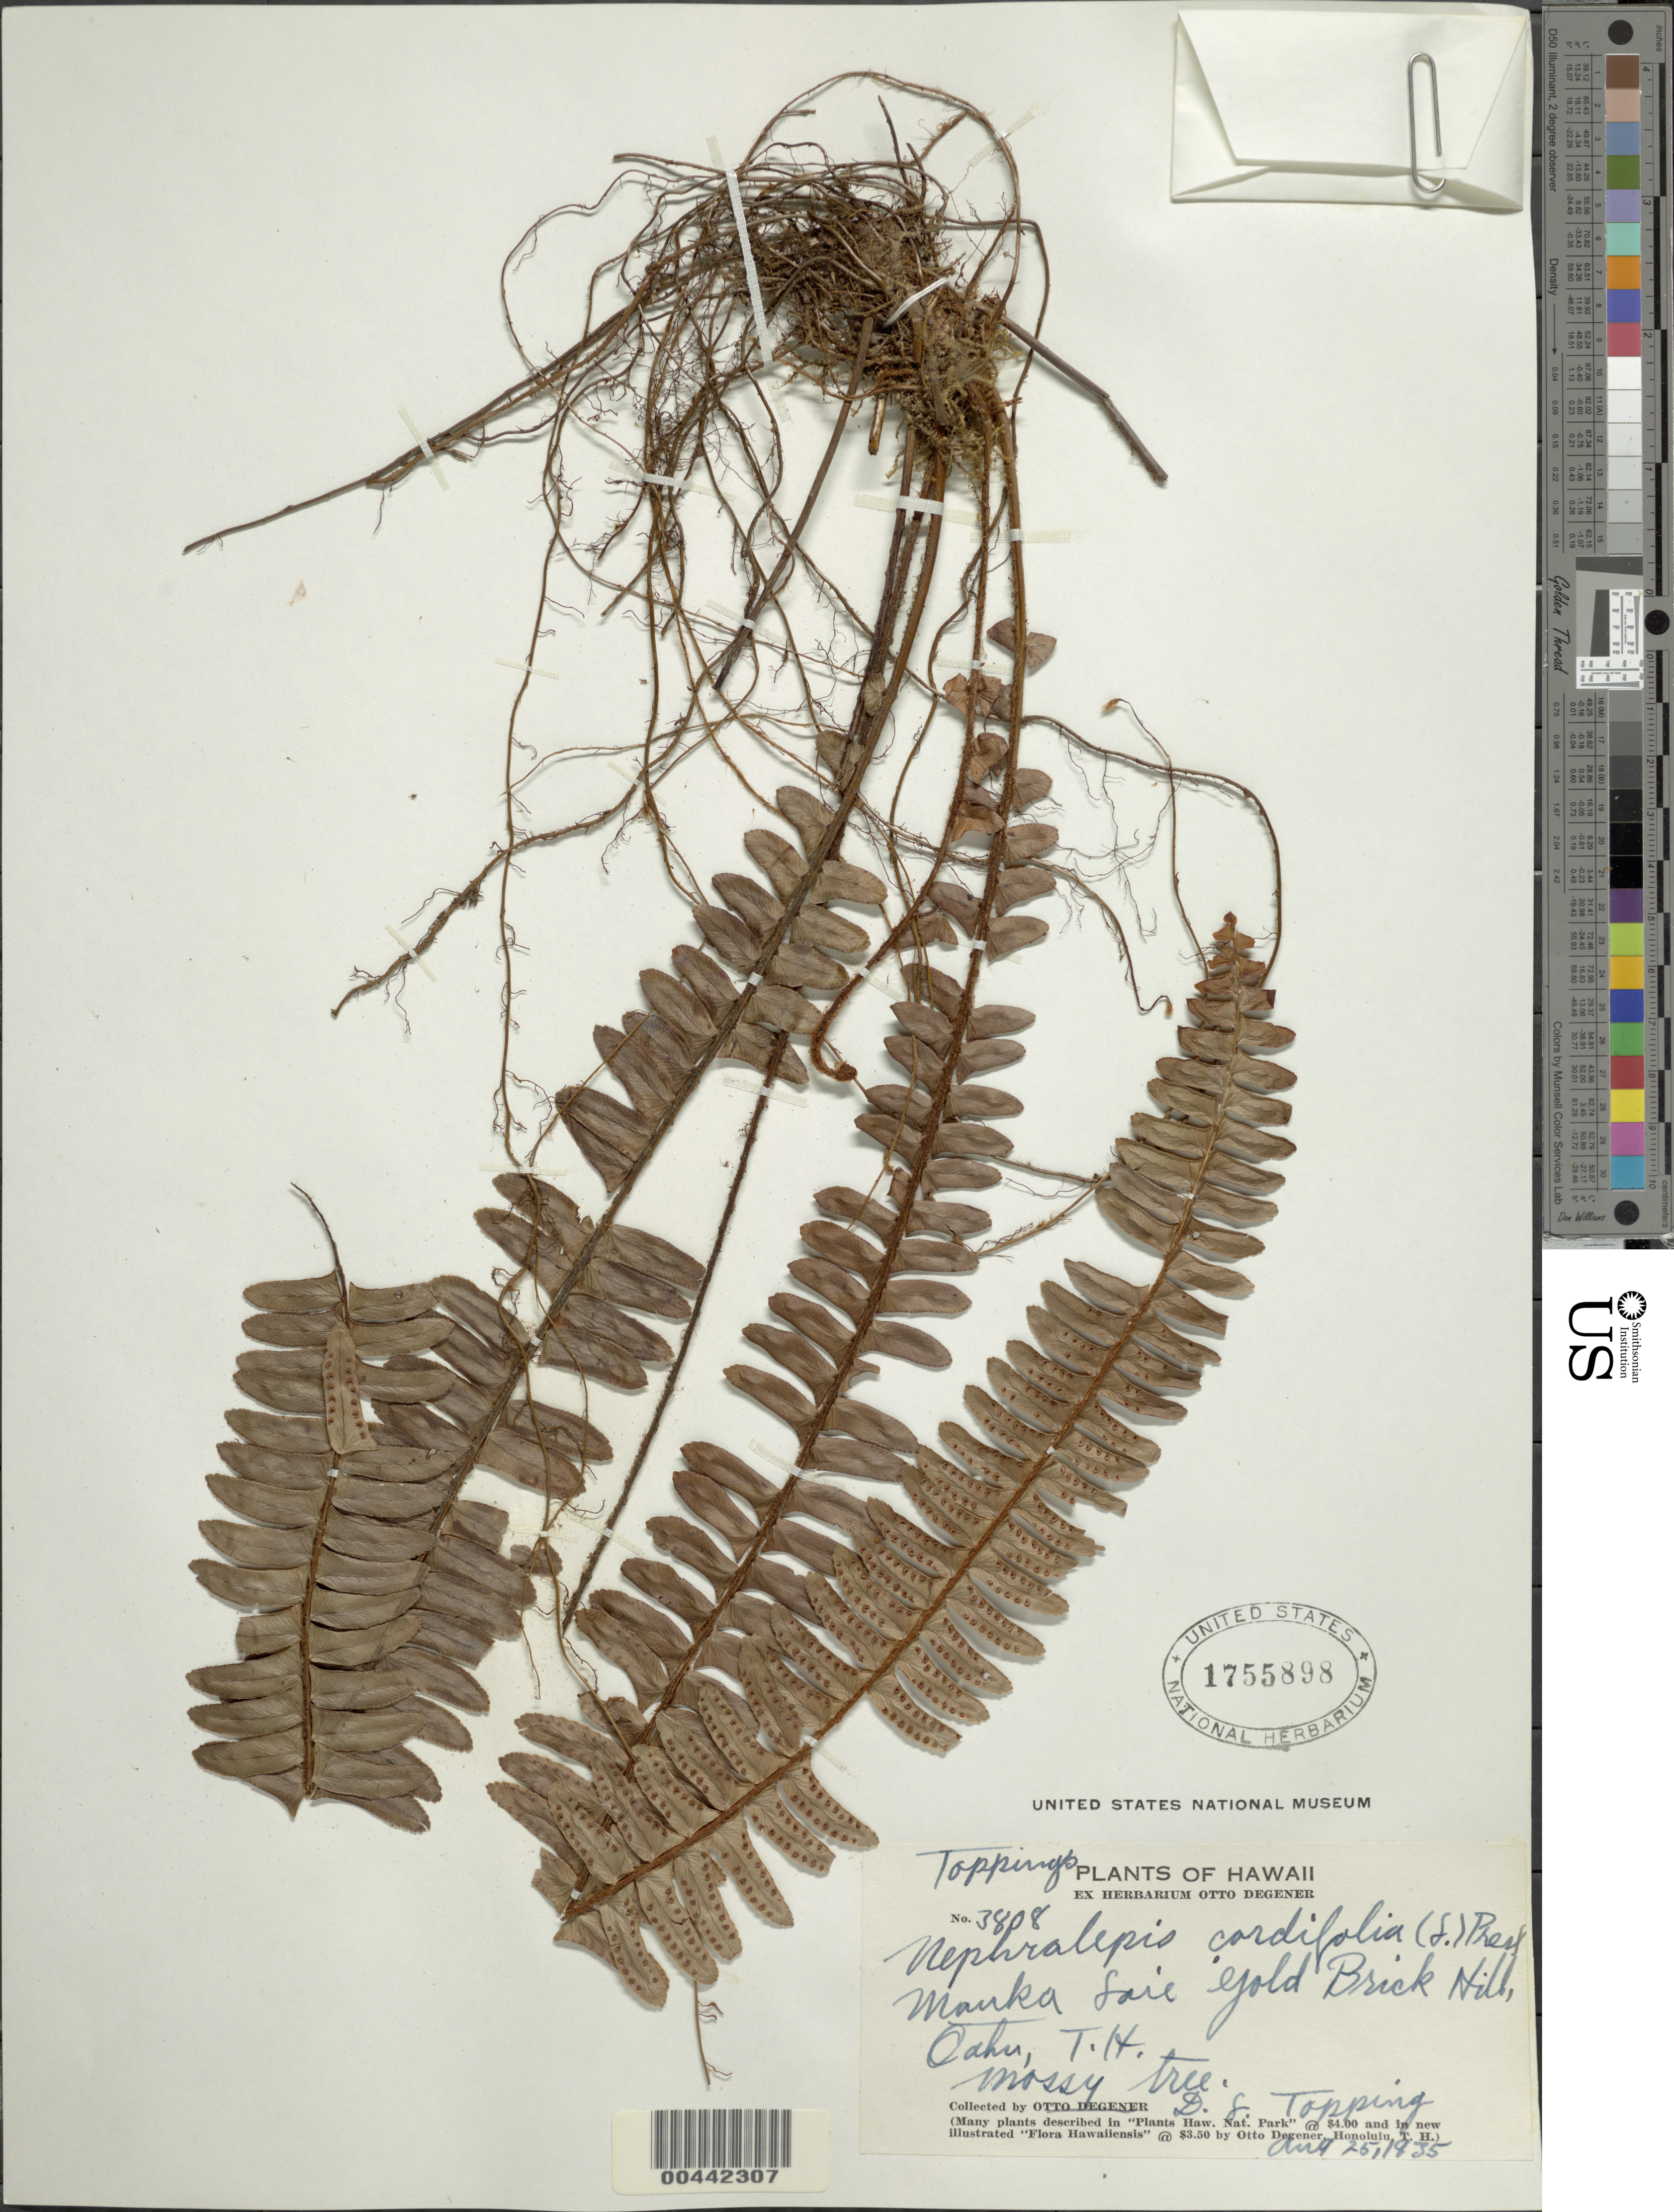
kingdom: Plantae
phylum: Tracheophyta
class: Polypodiopsida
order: Polypodiales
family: Nephrolepidaceae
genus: Nephrolepis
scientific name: Nephrolepis cordifolia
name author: (L.) C. Presl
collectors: D. L. Topping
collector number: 3808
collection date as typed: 25 Aug 1935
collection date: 1935-08-25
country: United States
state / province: Hawaii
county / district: Honolulu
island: Oahu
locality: Mauka Loie, Gold Brick Hill, Oahu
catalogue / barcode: US 1755898